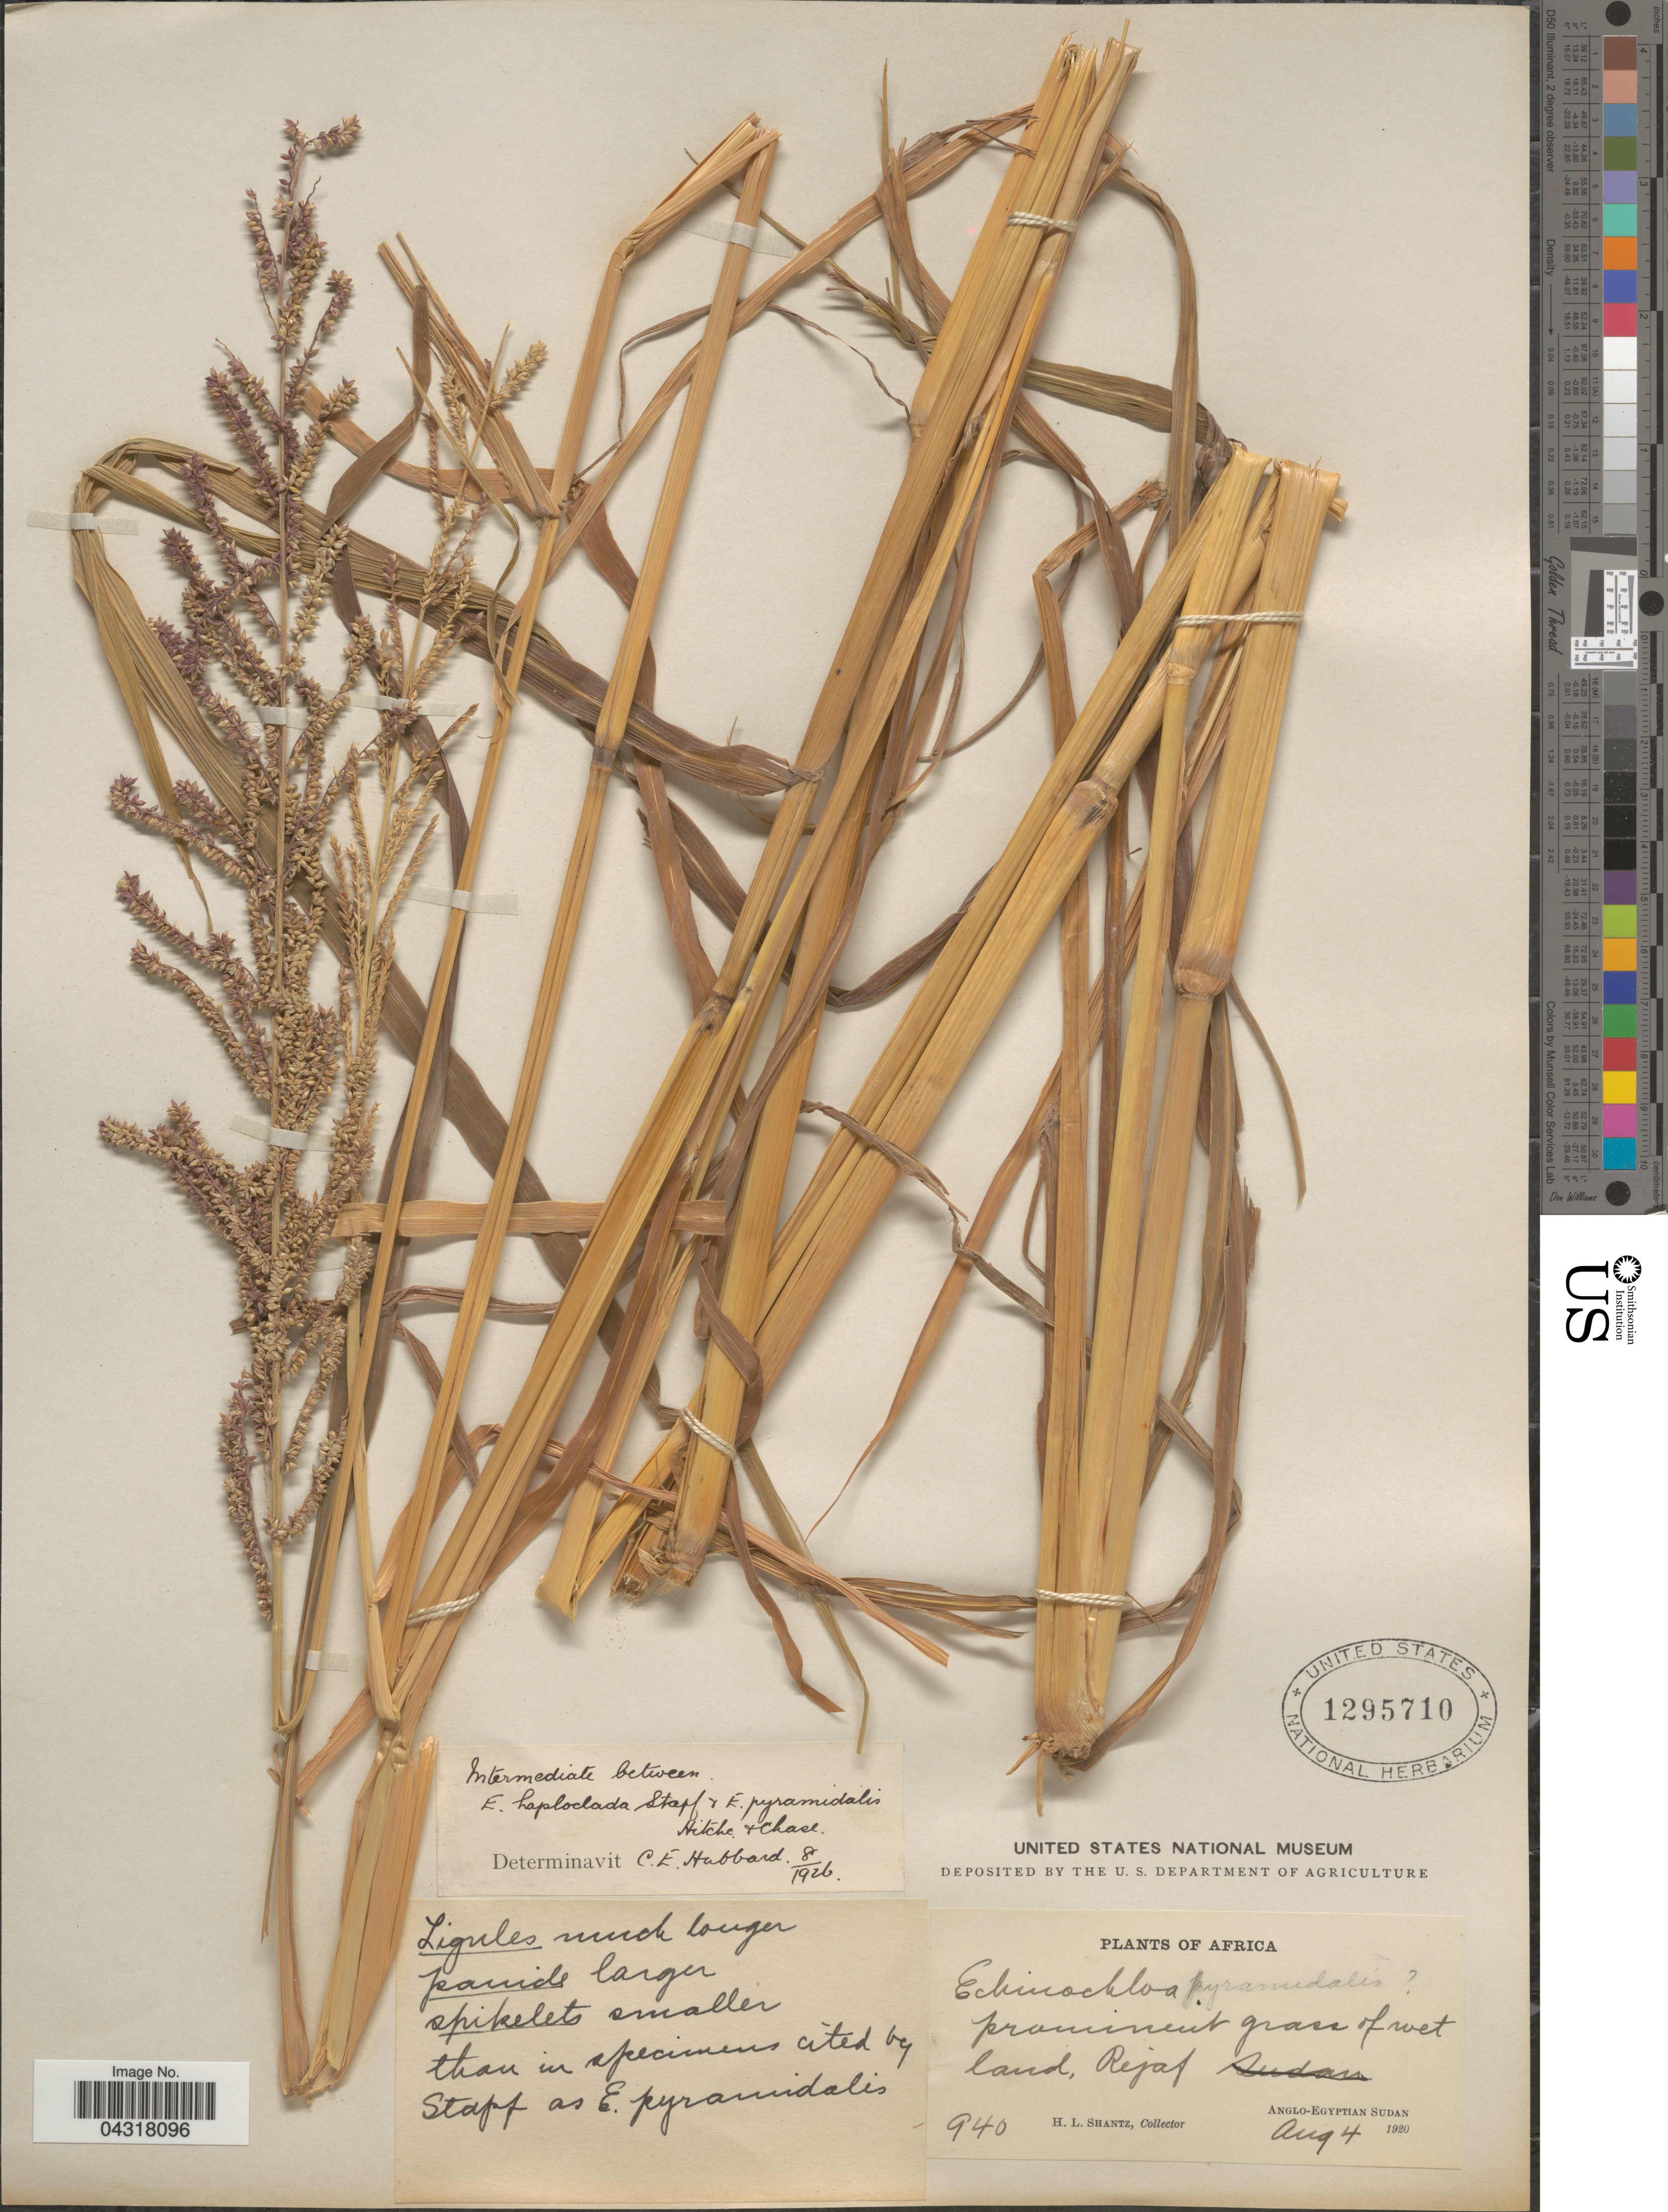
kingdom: Plantae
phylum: Tracheophyta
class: Liliopsida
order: Poales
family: Poaceae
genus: Echinochloa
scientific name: Echinochloa sp.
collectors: H. Shantz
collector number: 940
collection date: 1920-08-04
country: South Sudan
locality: Rejaf. Anglo-Egyptian Sudan.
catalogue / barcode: US 1295710